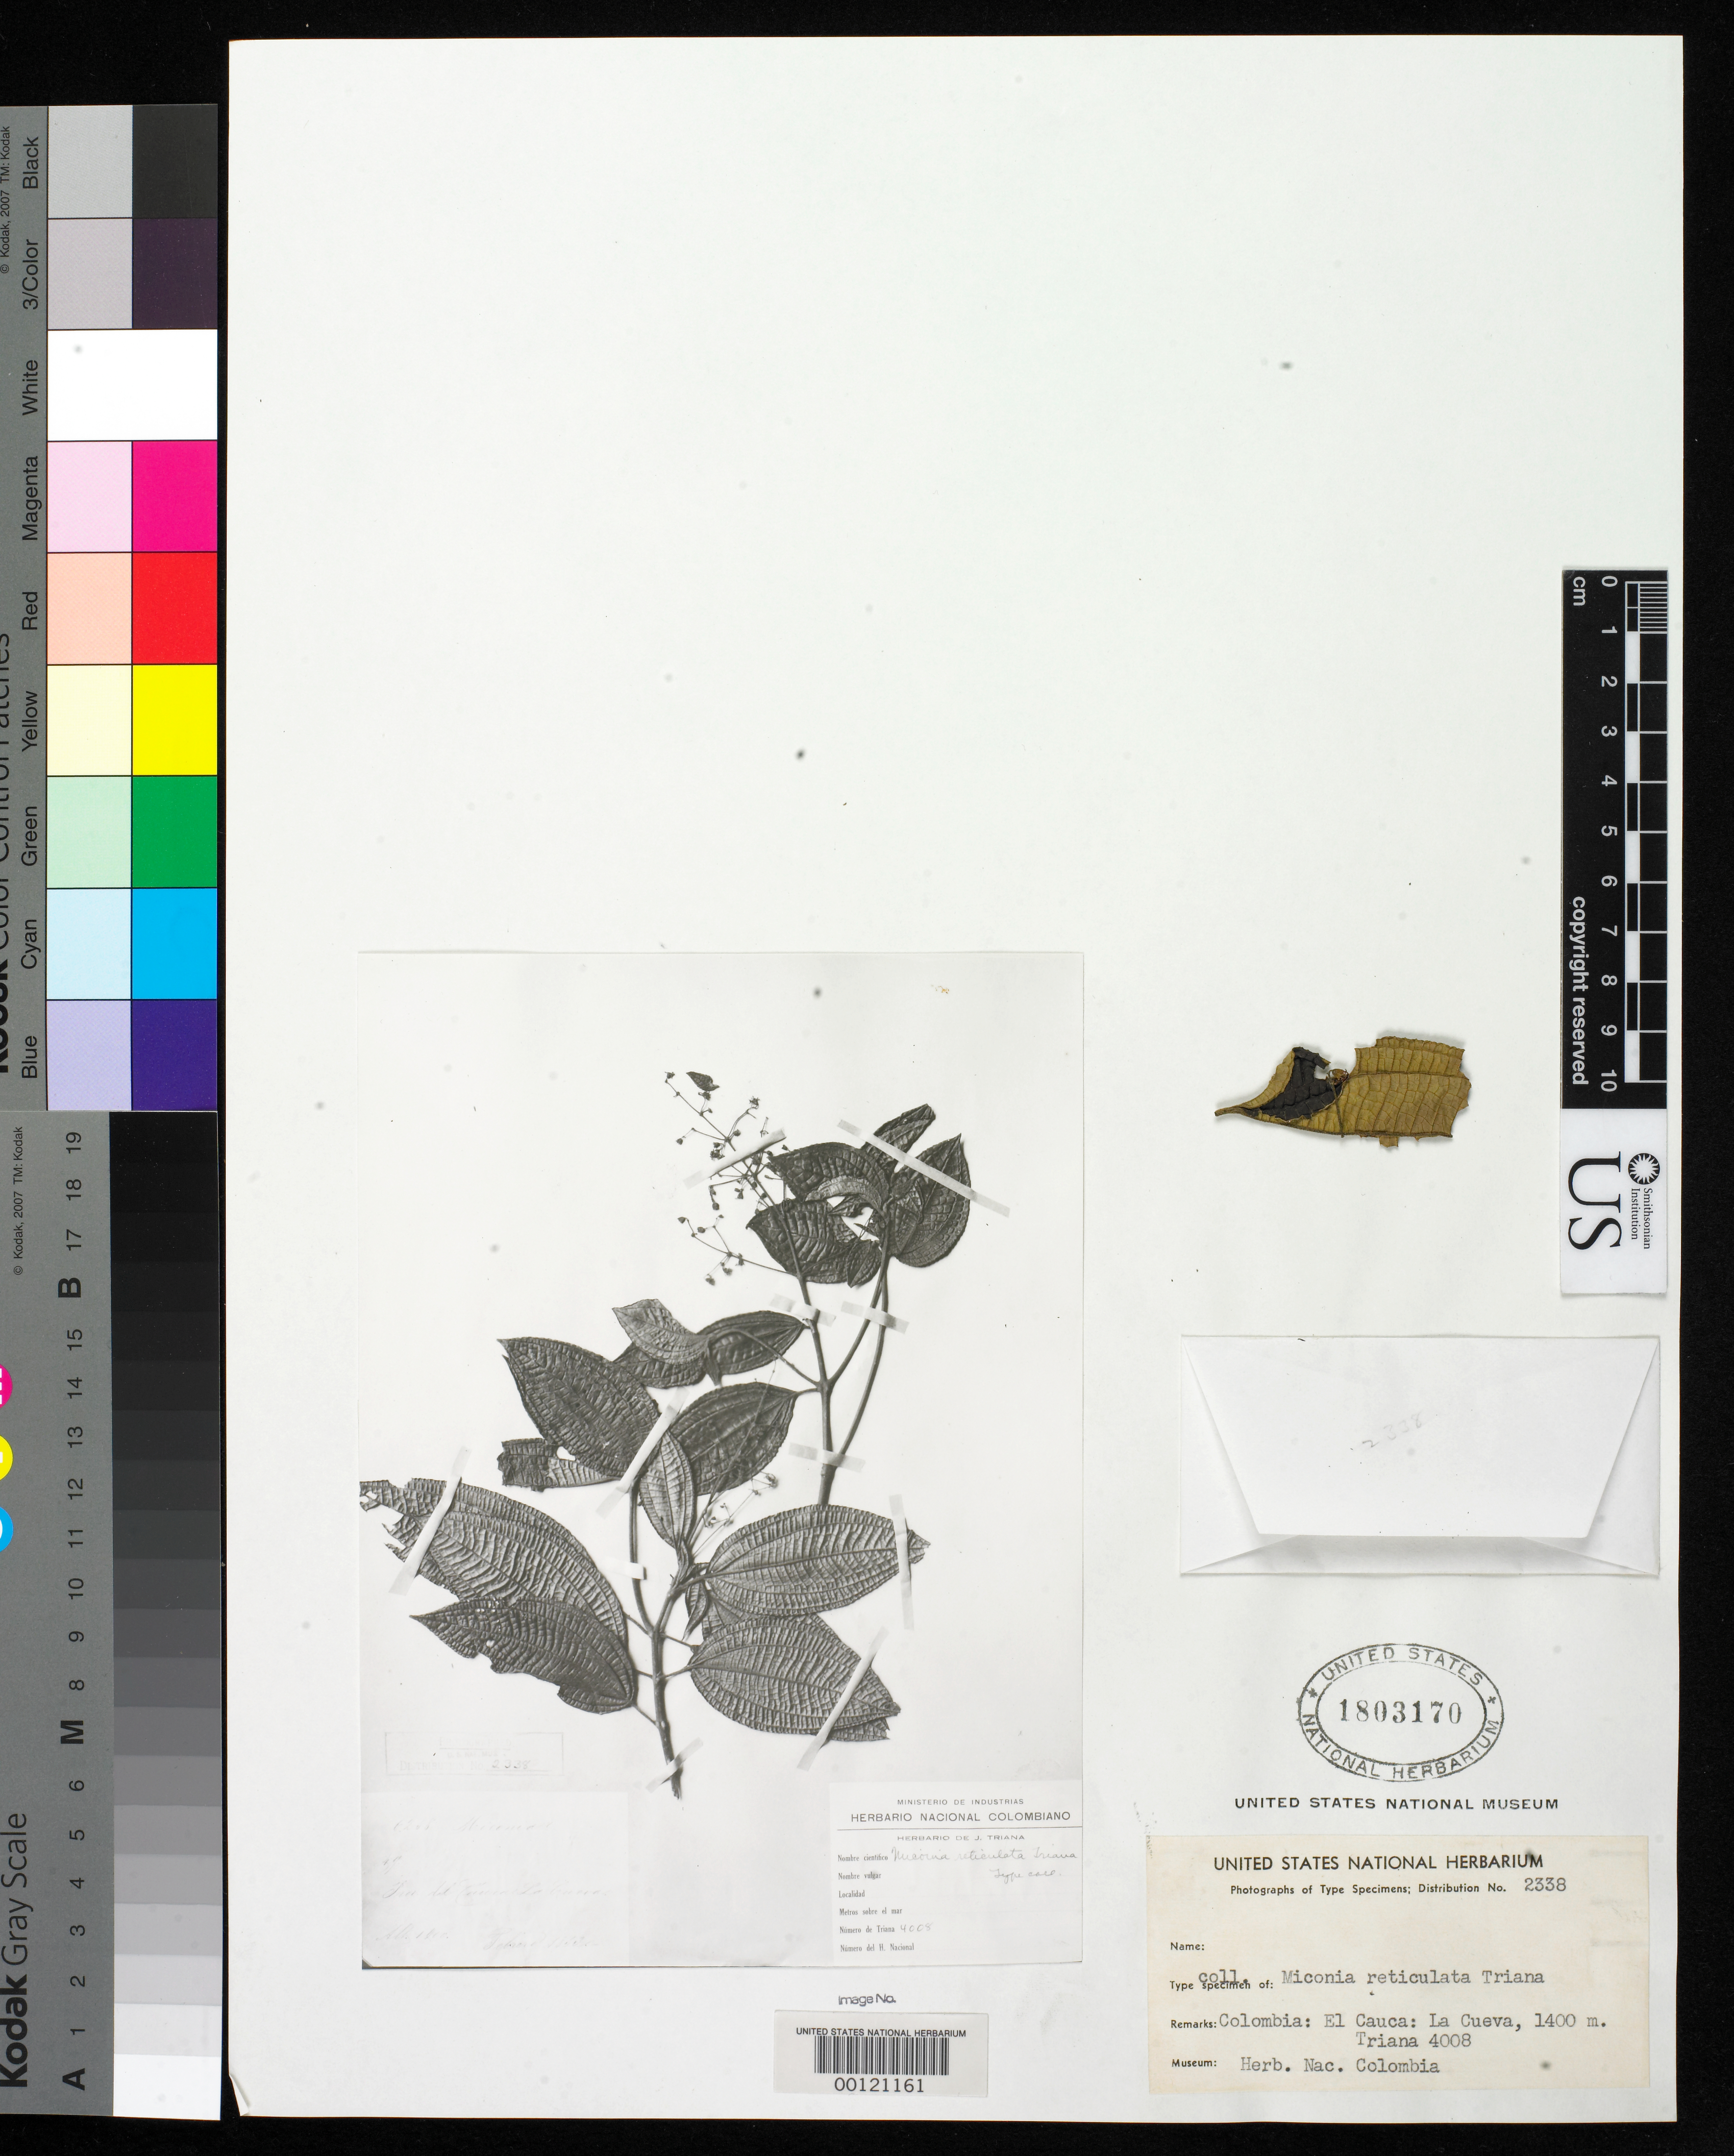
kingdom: Plantae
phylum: Tracheophyta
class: Magnoliopsida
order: Myrtales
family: Melastomataceae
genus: Miconia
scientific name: Miconia reticulata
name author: Triana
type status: Type Fragment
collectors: J. J. Triana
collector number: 4008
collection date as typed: Feb 1853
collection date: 1853-02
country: Colombia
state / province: Cauca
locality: La Cueva.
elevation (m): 1400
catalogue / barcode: US 1803170